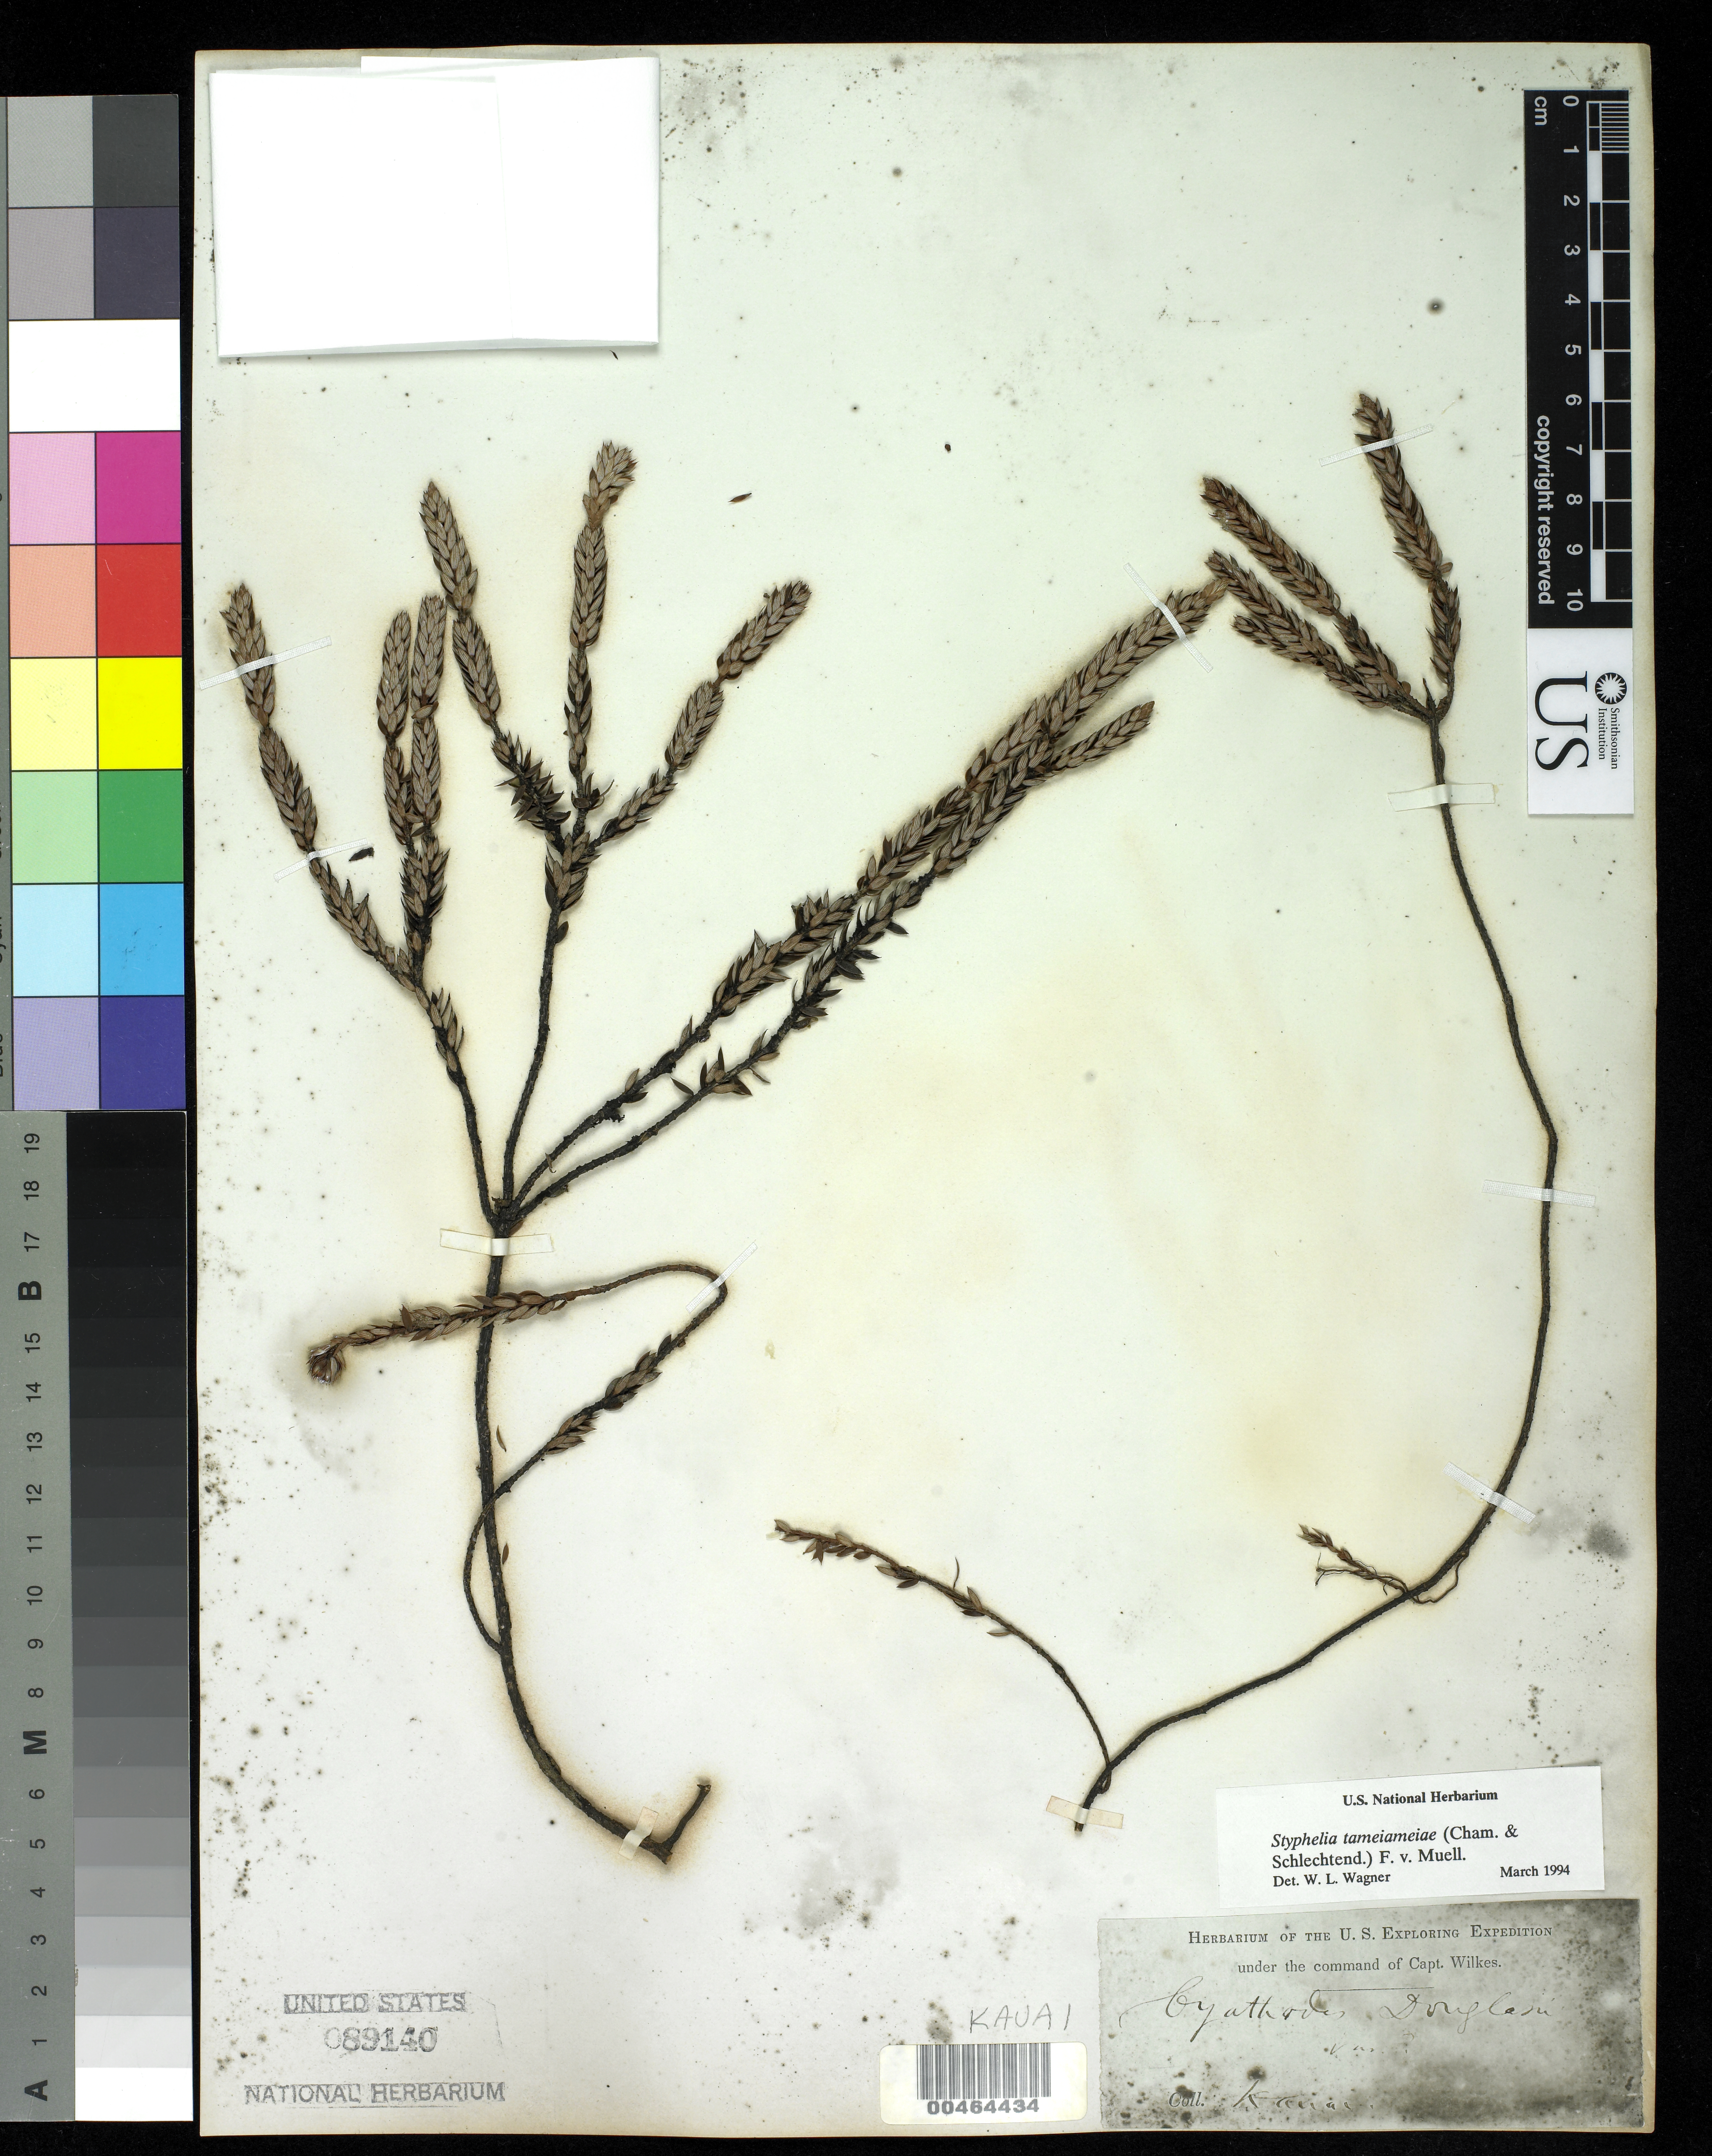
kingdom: Plantae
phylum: Tracheophyta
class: Magnoliopsida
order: Ericales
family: Ericaceae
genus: Leptecophylla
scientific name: Leptecophylla tameiameiae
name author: (Cham. & Schltdl.) C.M. Weiller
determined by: Wagner, W. L., (BOT), Smithsonian Institution - National Museum of Natural History (UNITED STATES)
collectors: Wilkes Explor. Exped.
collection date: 1838/1842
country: United States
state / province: Hawaii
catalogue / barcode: US 89140